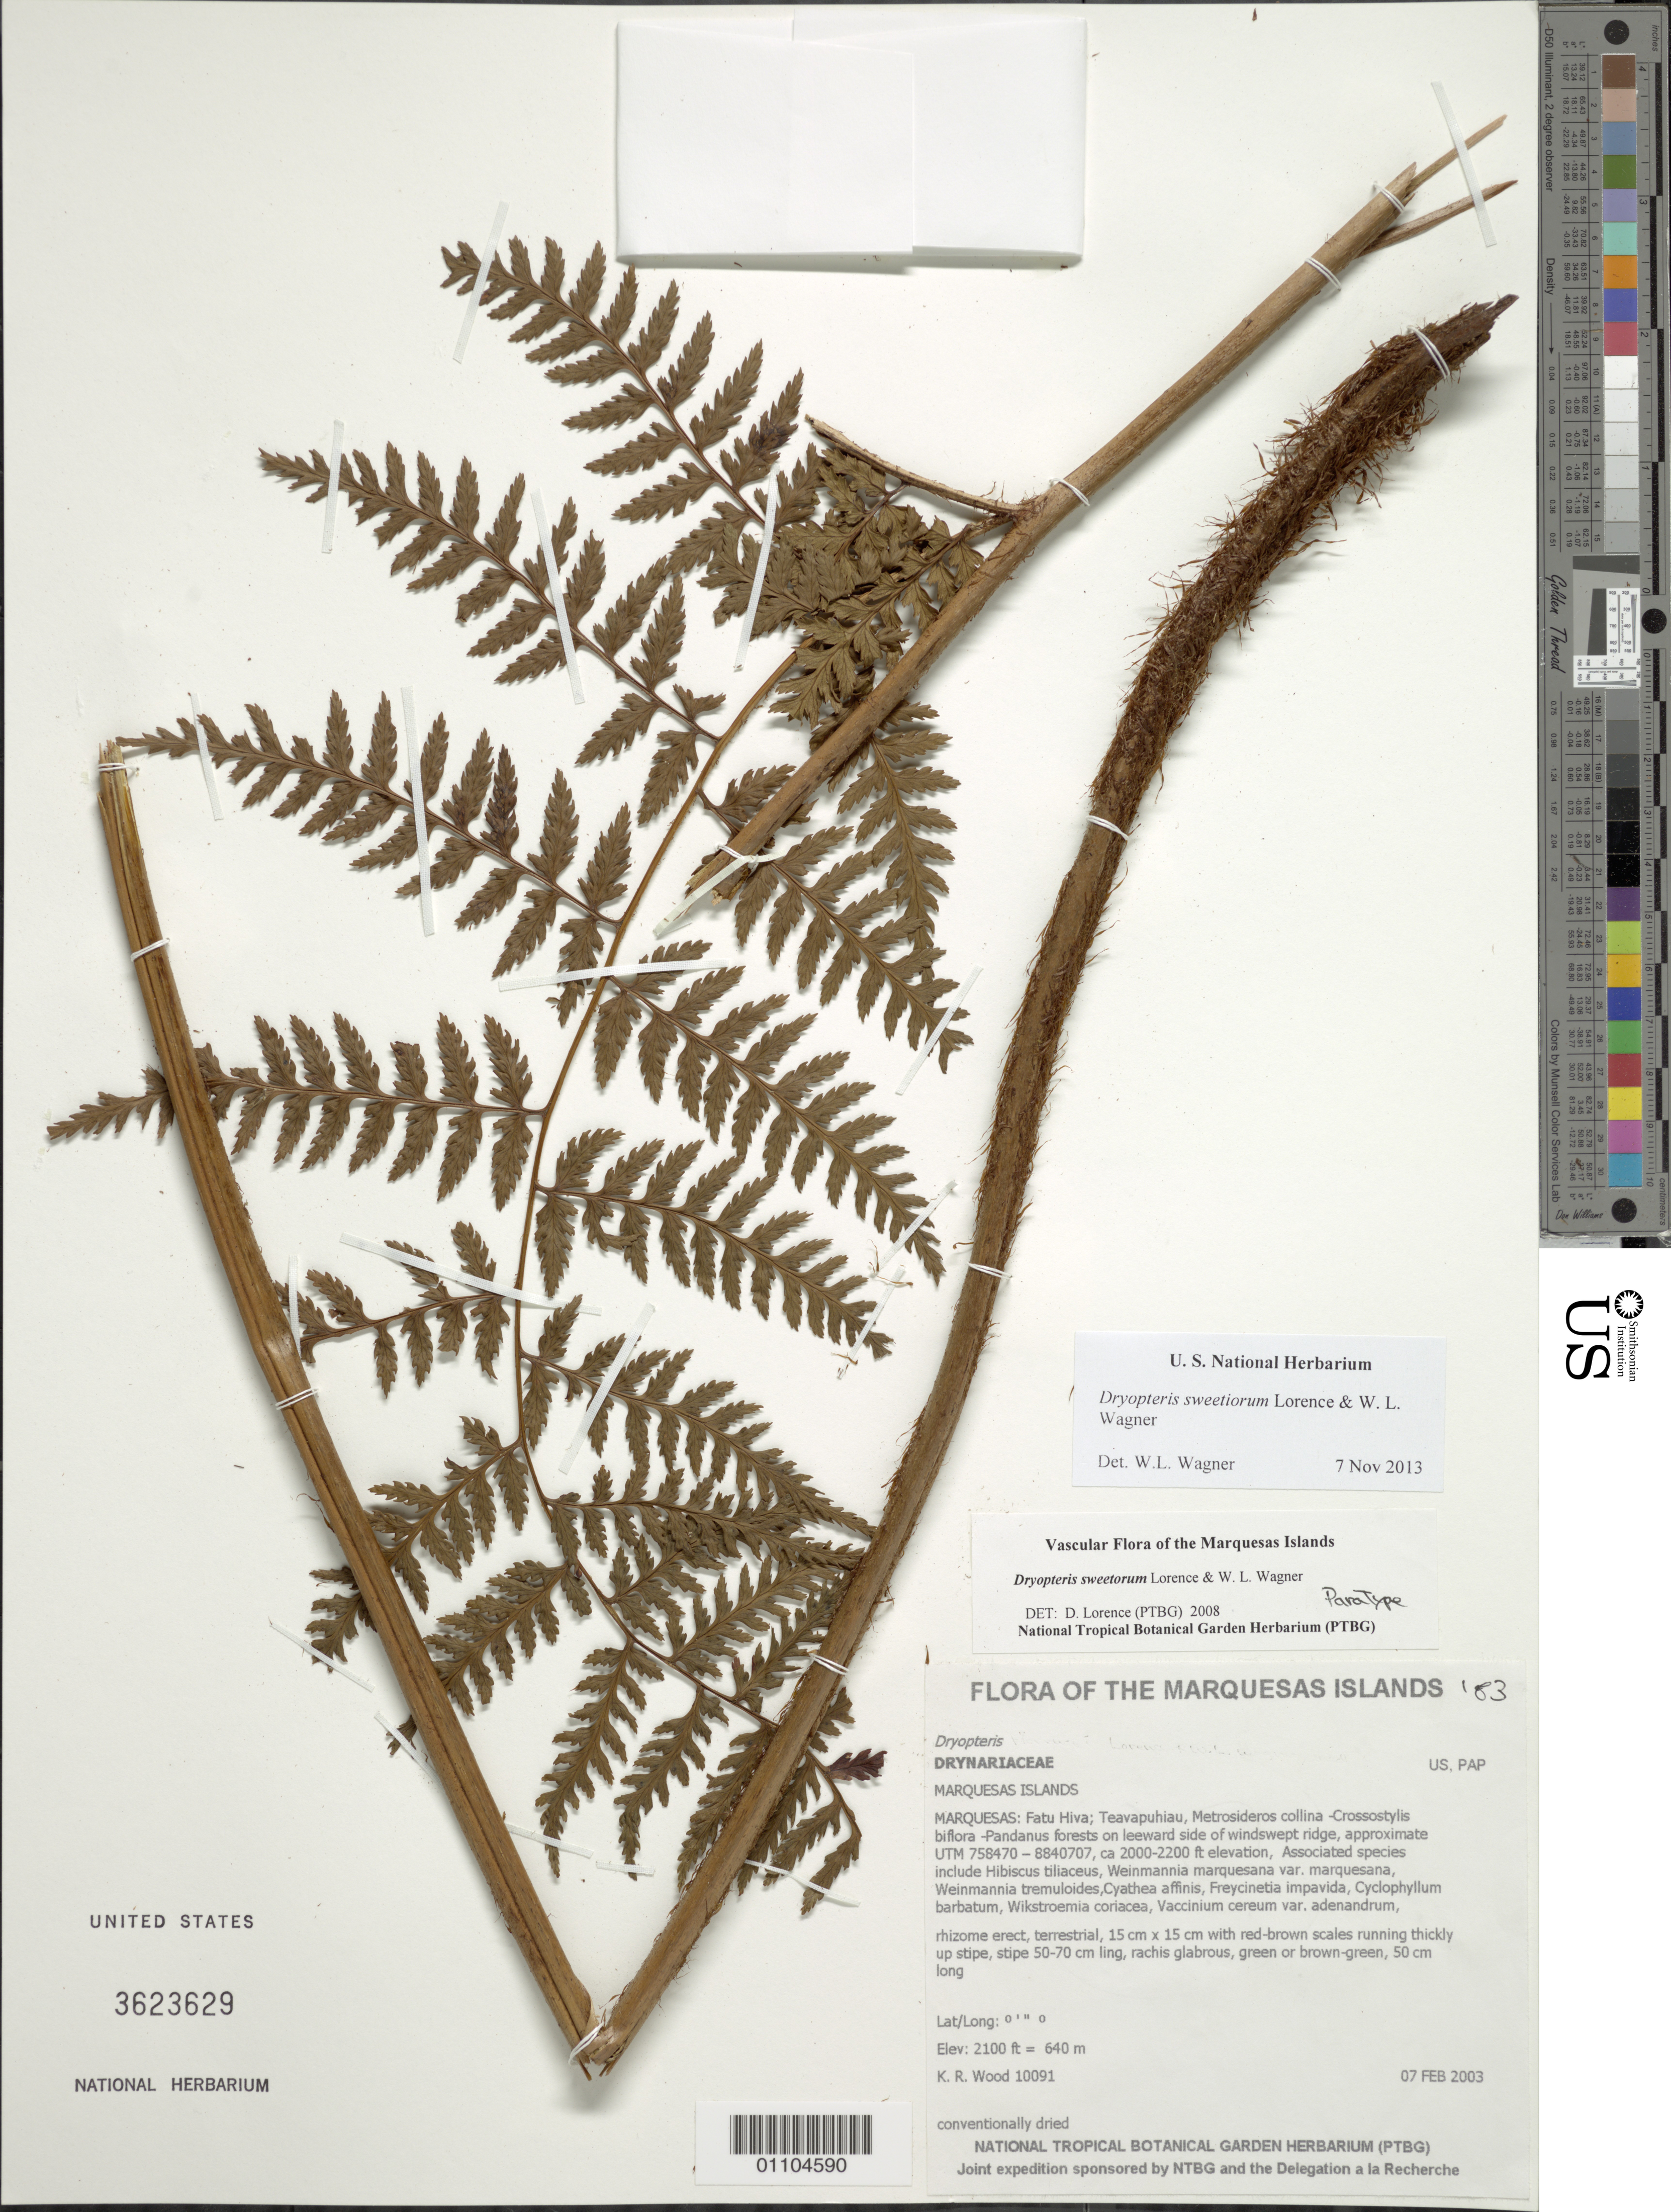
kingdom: Plantae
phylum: Tracheophyta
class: Polypodiopsida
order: Polypodiales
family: Dryopteridaceae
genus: Dryopteris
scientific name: Dryopteris sweetiorum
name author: Lorence & W.L. Wagner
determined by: Lorence, David H., (PTBG), National Tropical Botanical Garden (UNITED STATES)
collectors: K. R. Wood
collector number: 10091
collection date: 2003-02-07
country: French Polynesia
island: Fatu Hiva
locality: Teavapuhiau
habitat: Metrosideros collina - Crossostylis biflora - Pandanus forests on leeward side of windswept ridge. Mid-slope, NE aspect, moderate slope, closed, wet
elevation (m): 640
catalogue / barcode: US 3623629